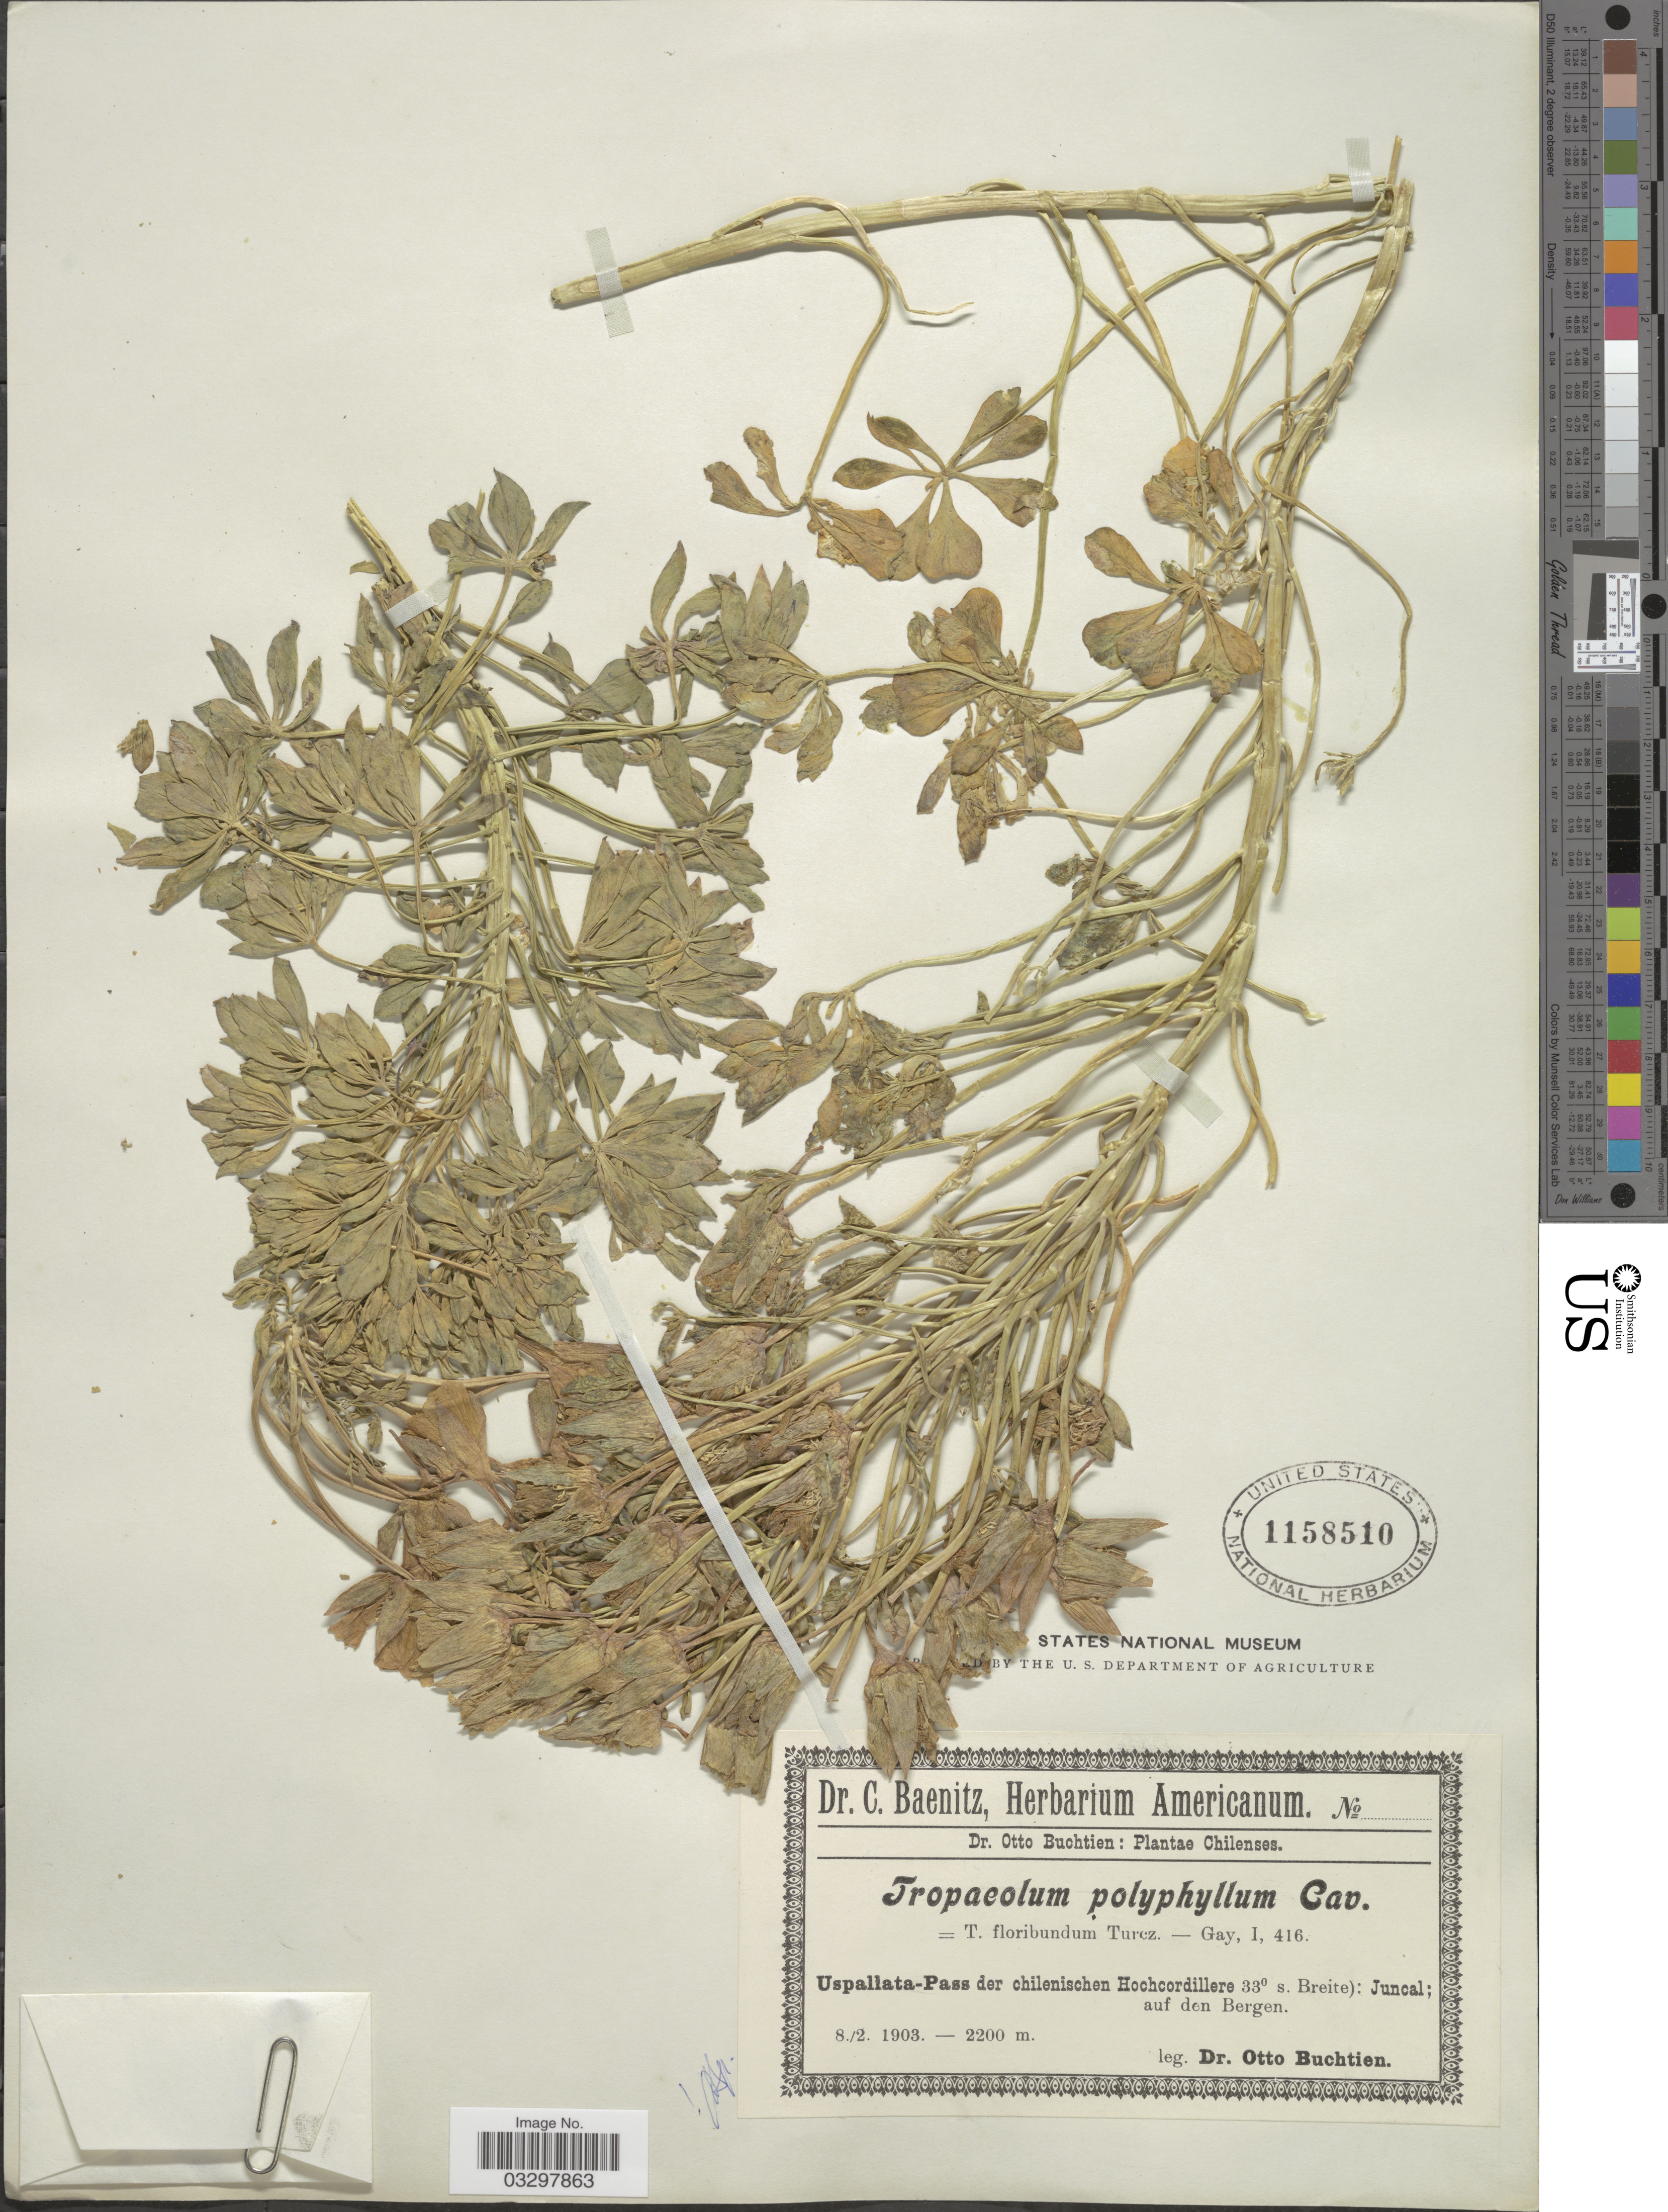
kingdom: Plantae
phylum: Tracheophyta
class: Magnoliopsida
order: Brassicales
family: Tropaeolaceae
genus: Tropaeolum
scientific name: Tropaeolum polyphyllum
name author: Cav.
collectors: O. Buchtien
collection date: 1903-02-08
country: Chile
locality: Uspallata-Pass der chilenischen Hochcordillere Breite): Juncal; auf den Bergen.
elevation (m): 2200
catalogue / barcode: US 1158510